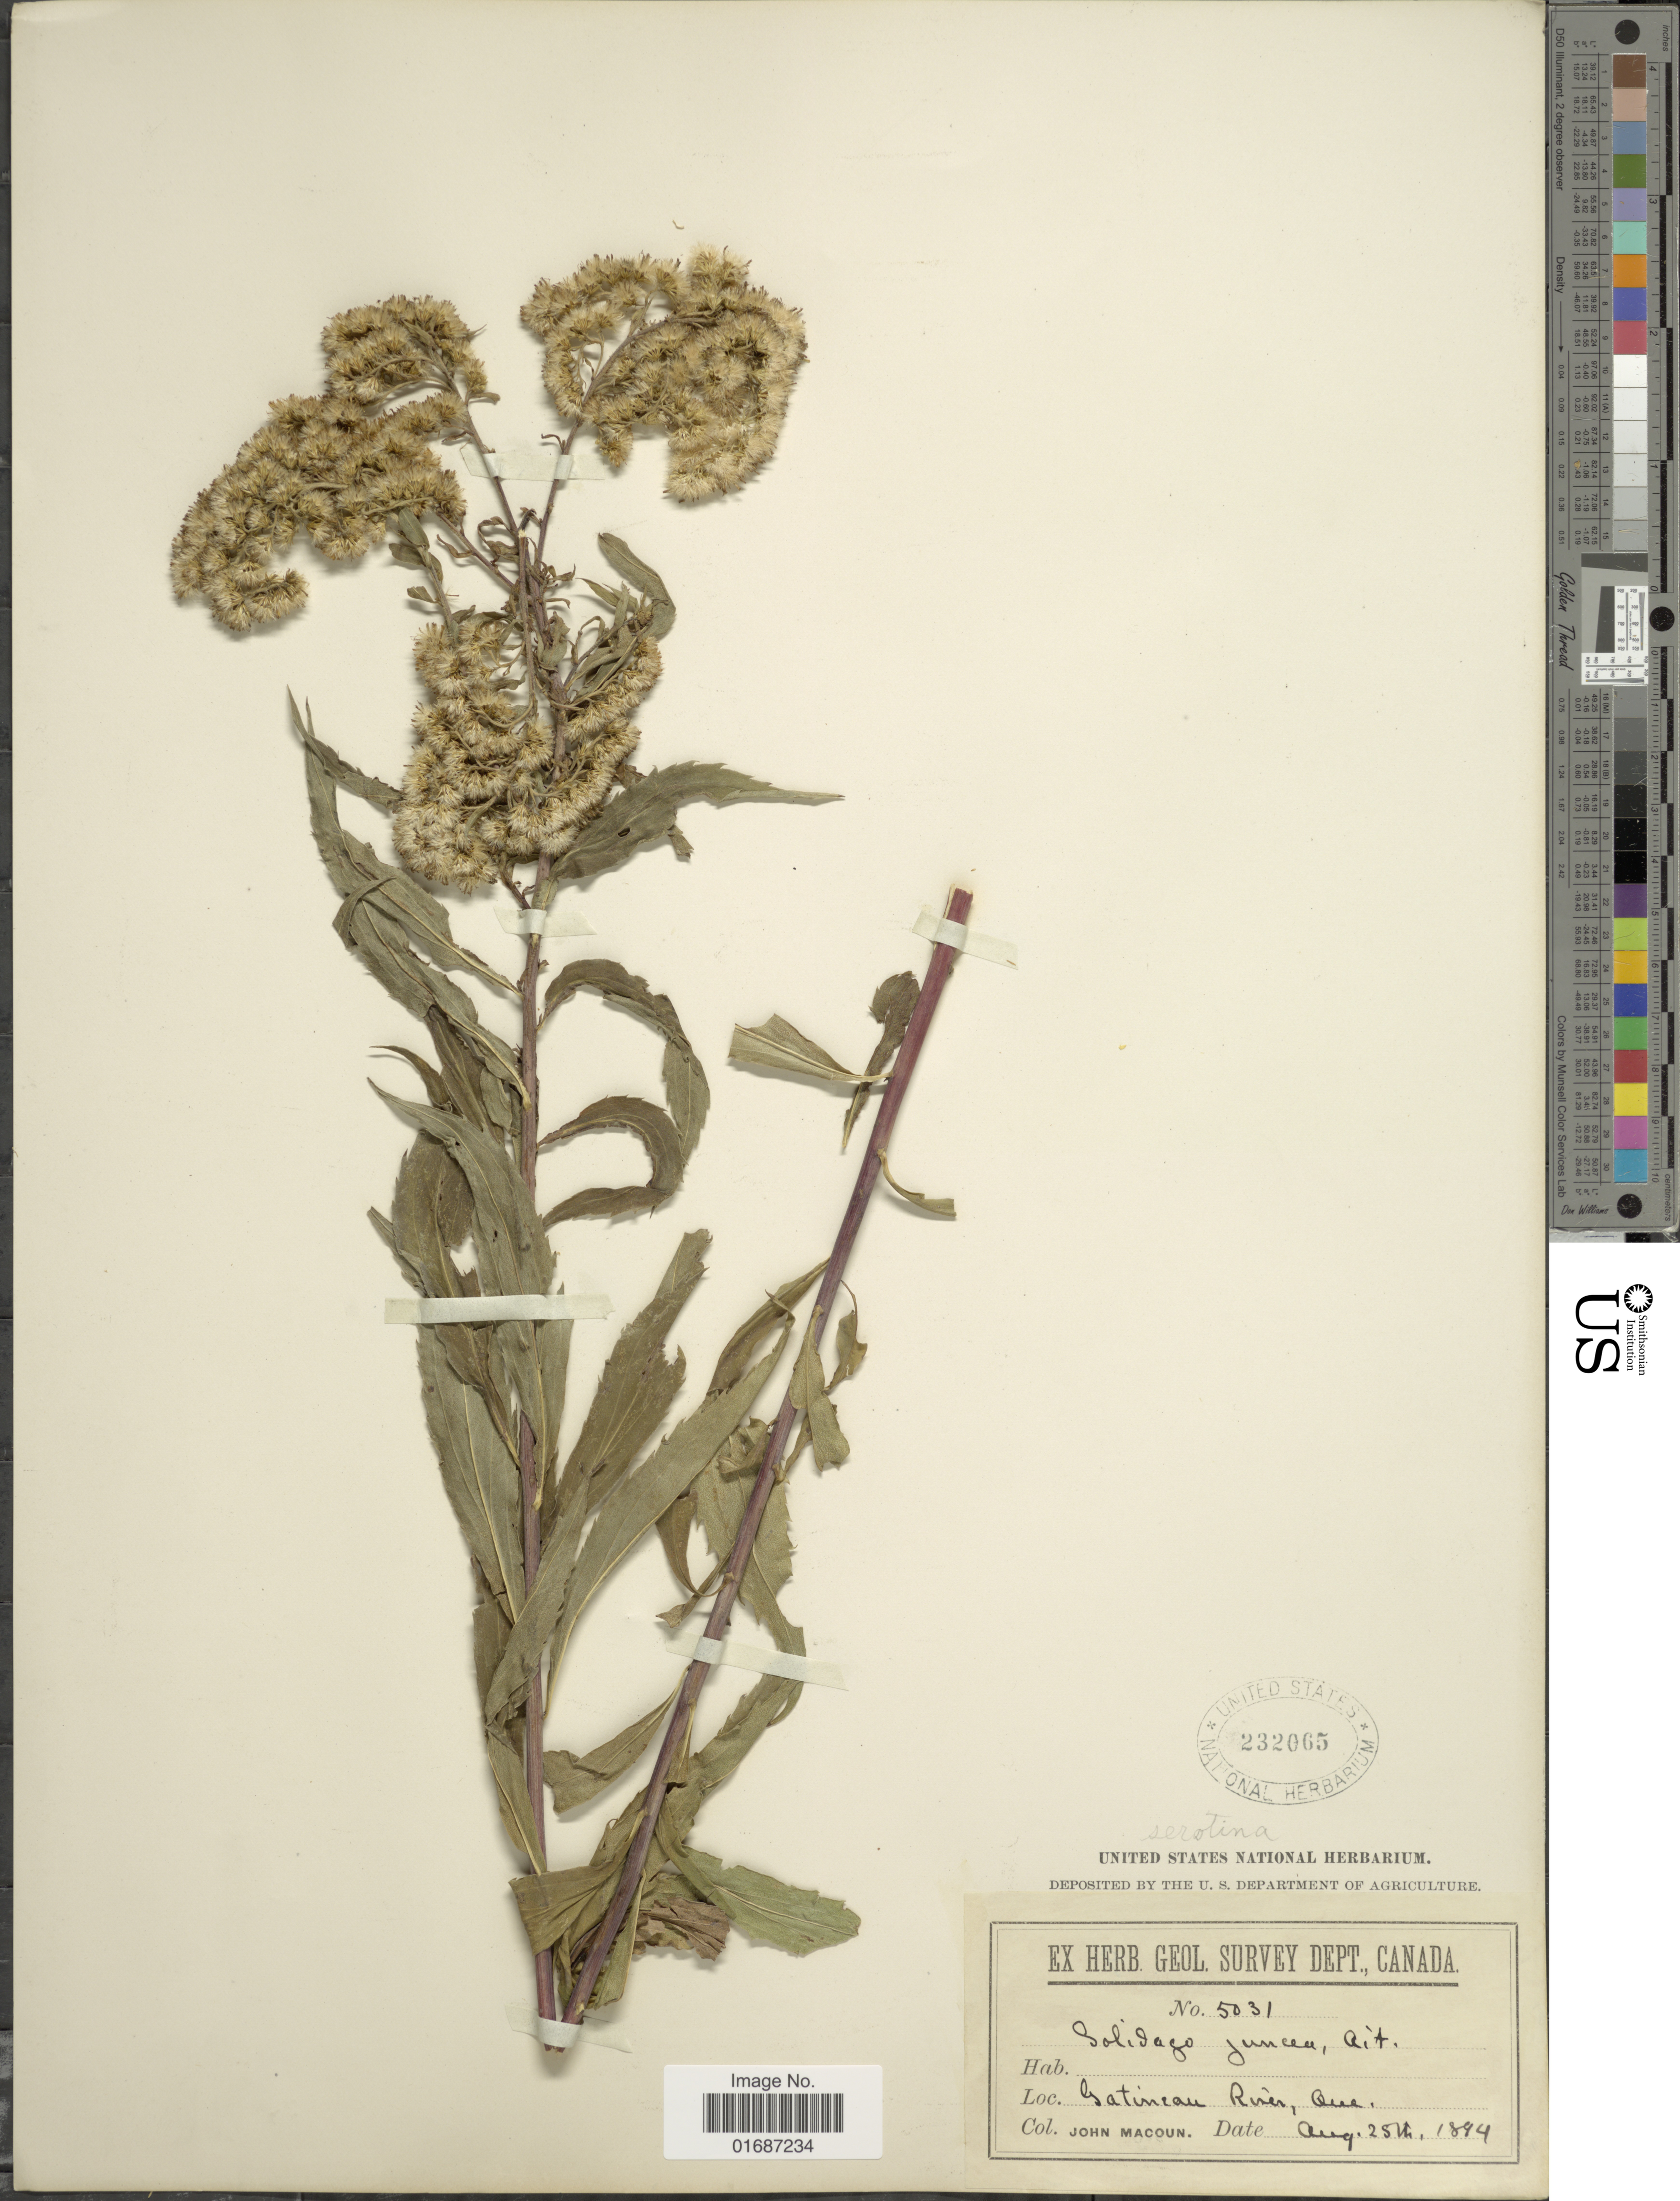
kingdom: Plantae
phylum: Tracheophyta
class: Magnoliopsida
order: Asterales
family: Asteraceae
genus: Solidago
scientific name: Solidago gigantea var. leiophylla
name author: Fernald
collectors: J. Macoun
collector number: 5031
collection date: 1894-08-25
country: Canada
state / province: Quebec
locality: Gatineau River, Que.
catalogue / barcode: US 232065